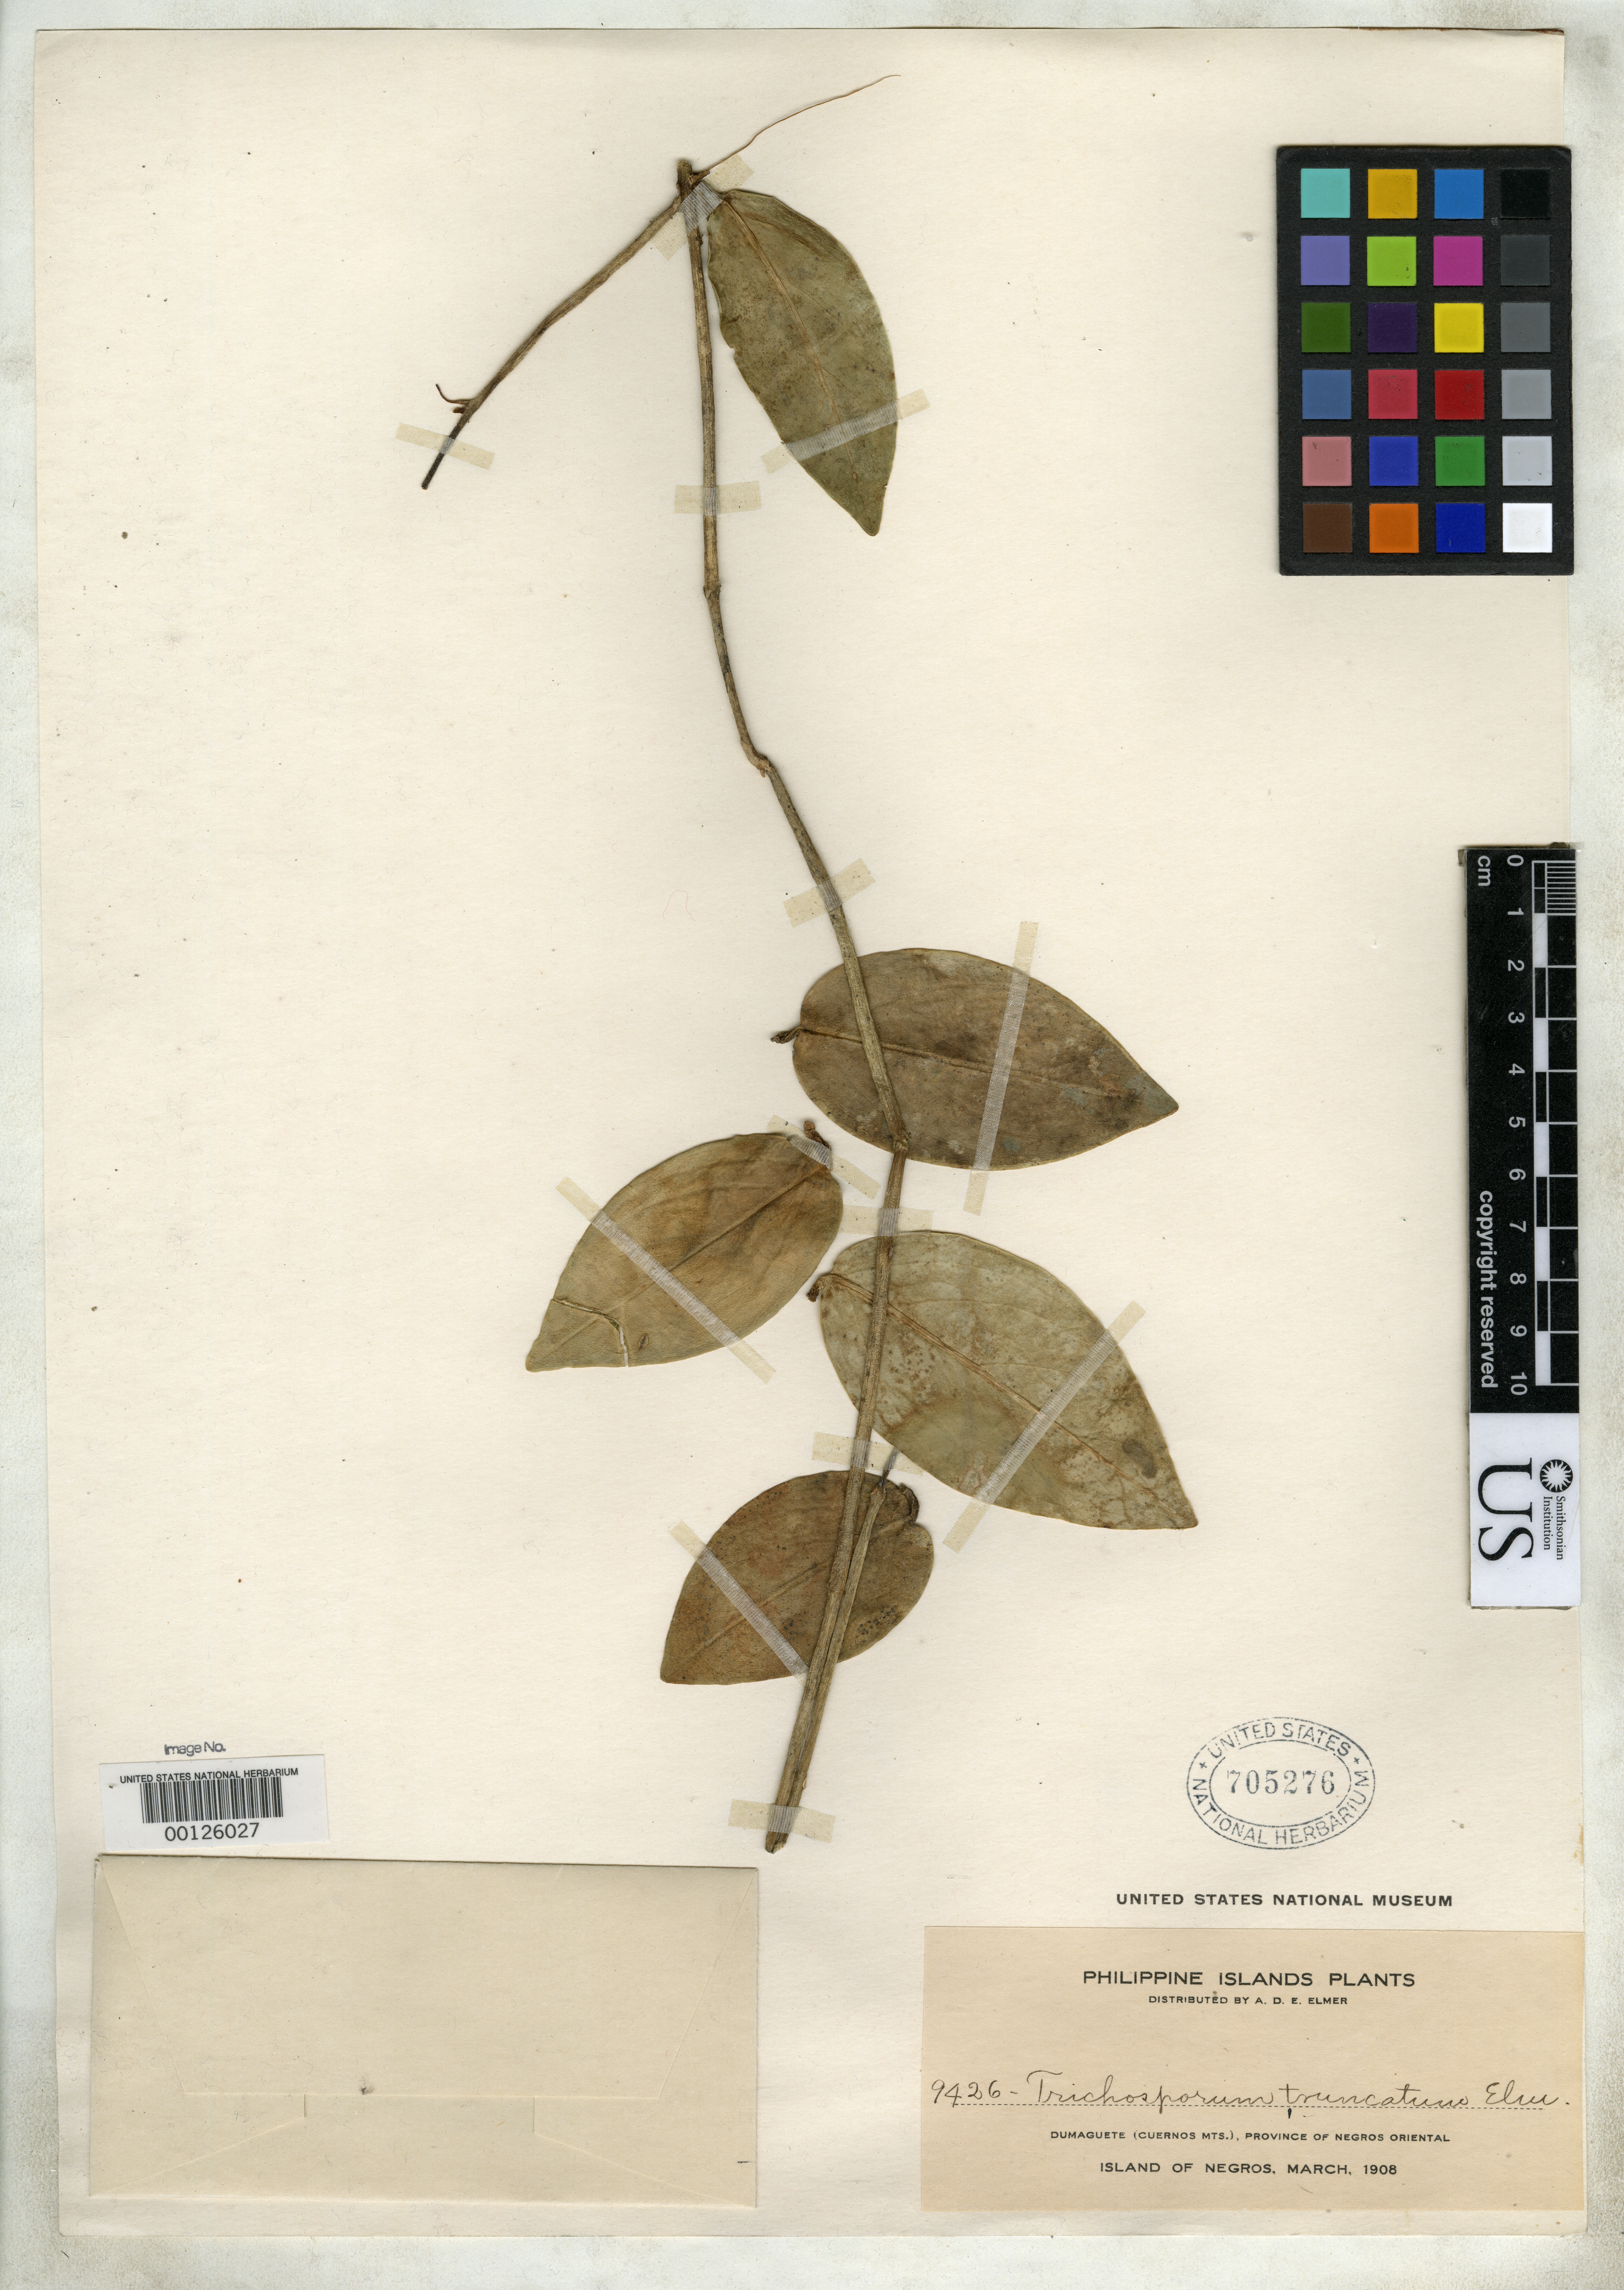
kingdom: Plantae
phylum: Tracheophyta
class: Magnoliopsida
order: Lamiales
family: Gesneriaceae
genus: Trichosporum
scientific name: Trichosporum truncatum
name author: Elmer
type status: Isotype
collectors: A. D. E. Elmer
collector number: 9426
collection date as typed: Mar 1908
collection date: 1908-03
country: Philippines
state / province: Central Visayas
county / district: Negros Oriental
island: Negros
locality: Dumaguete, Cuernos Mountains.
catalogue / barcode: US 705276